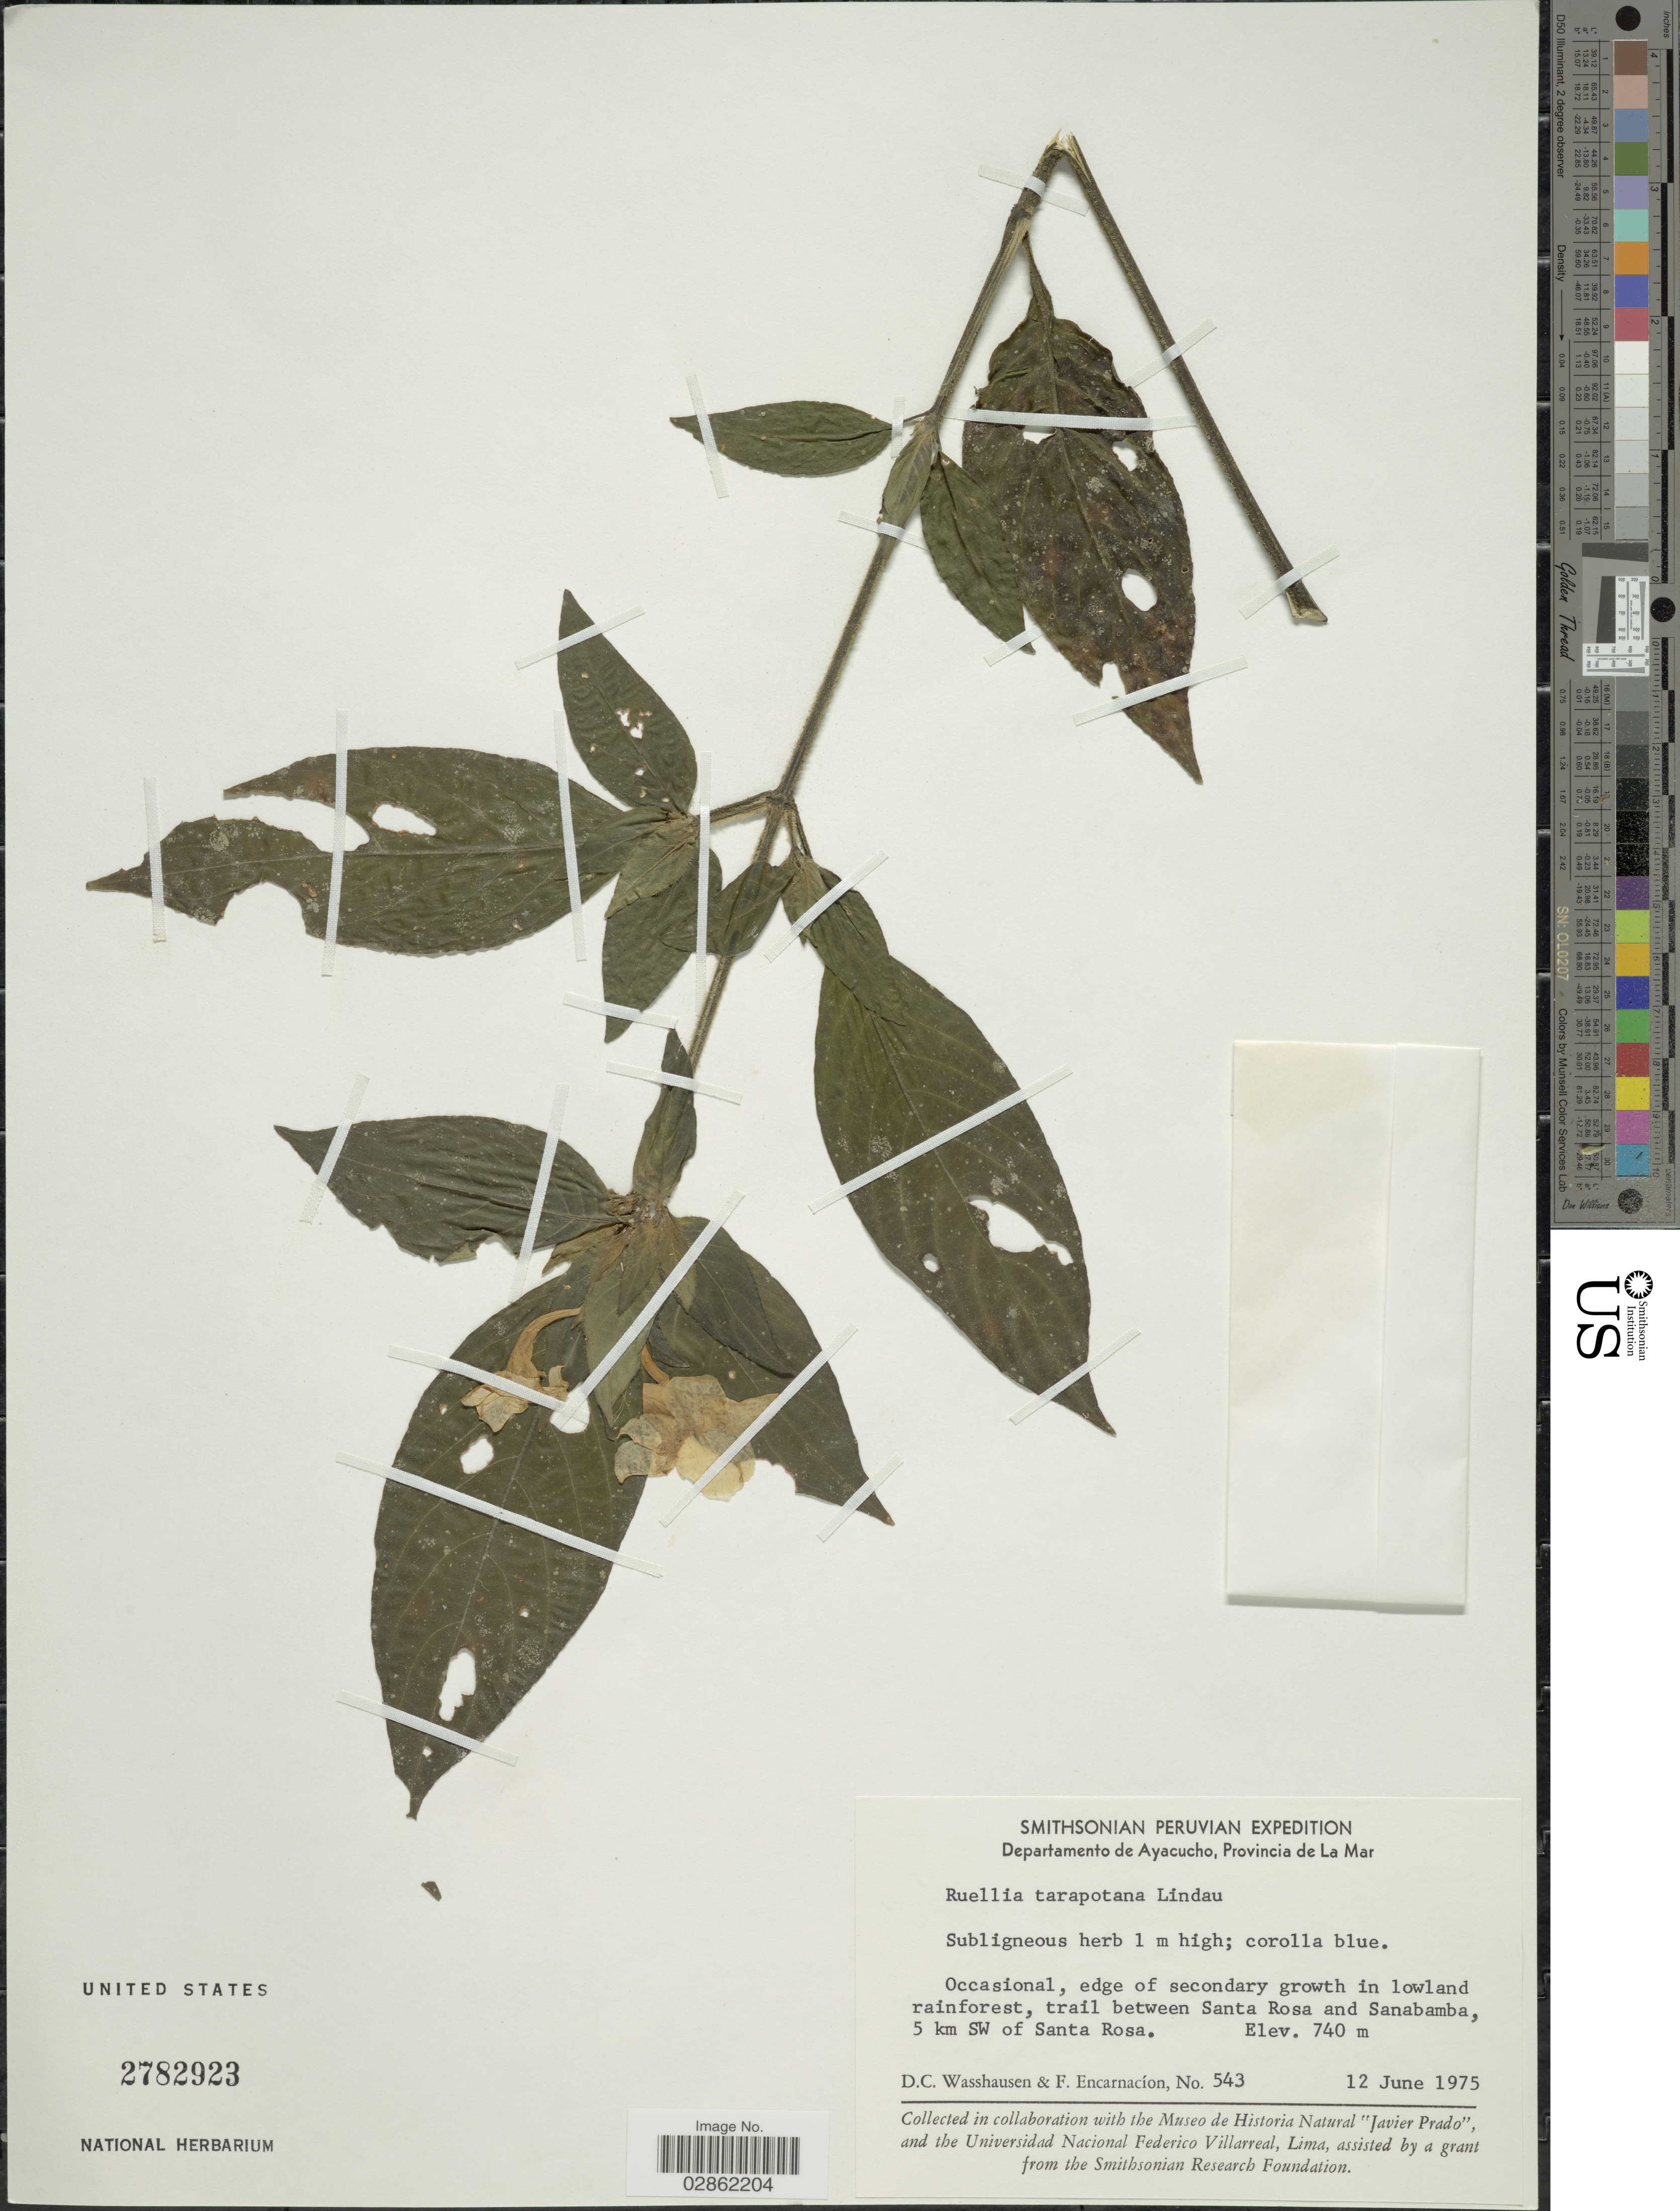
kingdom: Plantae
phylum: Tracheophyta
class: Magnoliopsida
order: Lamiales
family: Acanthaceae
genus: Ruellia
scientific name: Ruellia tarapotana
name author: Lindau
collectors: D. C. Wasshausen & F. Encarnación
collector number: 543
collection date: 1975-06-12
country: Peru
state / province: Ayacucho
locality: Departamento de Ayacucho, Provincia de La Mar, trail between Santa Rosa and Sanabamba, 5 km SW of Santa Rosa.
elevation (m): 740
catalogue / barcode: US 2782923